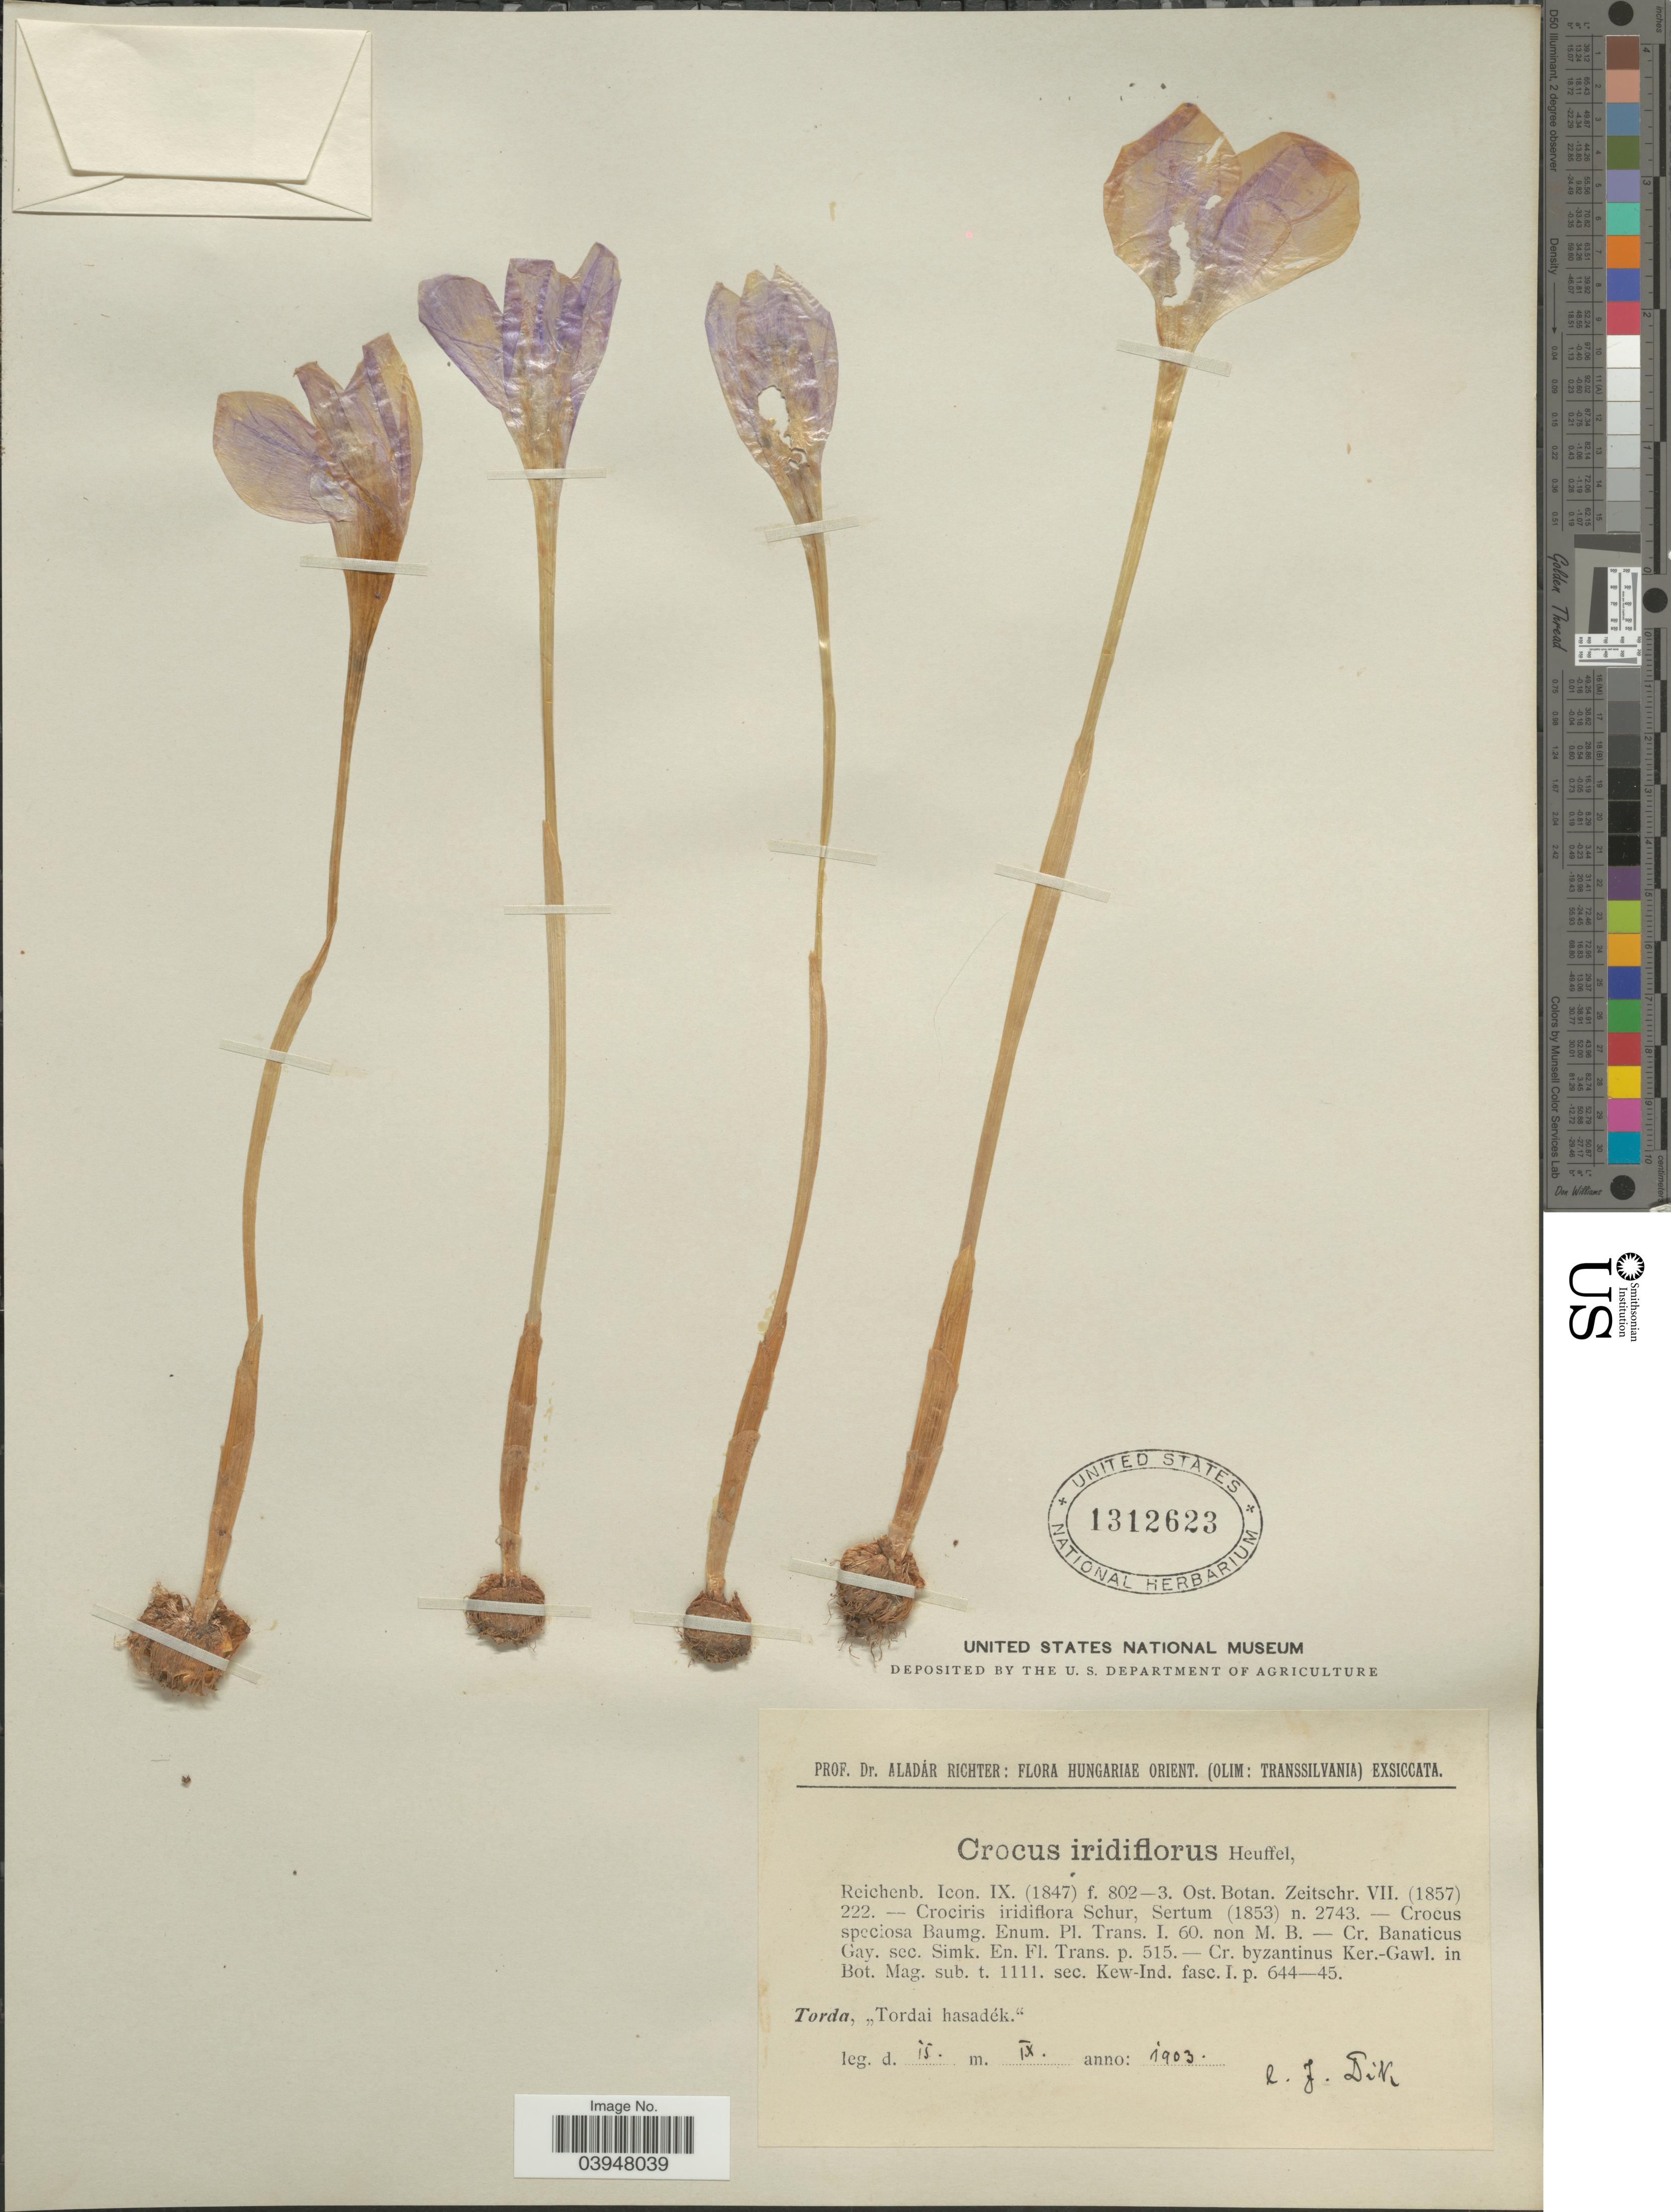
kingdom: Plantae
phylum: Tracheophyta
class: Liliopsida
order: Asparagales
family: Iridaceae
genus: Crocus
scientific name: Crocus iridiflorus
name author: Heuff. ex Rchb.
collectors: J. Dik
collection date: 1903-09-15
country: Hungary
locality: Hungariae Orient. (Olim: Transsilvania). Torda, "Tordai hasadék.".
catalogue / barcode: US 1312623